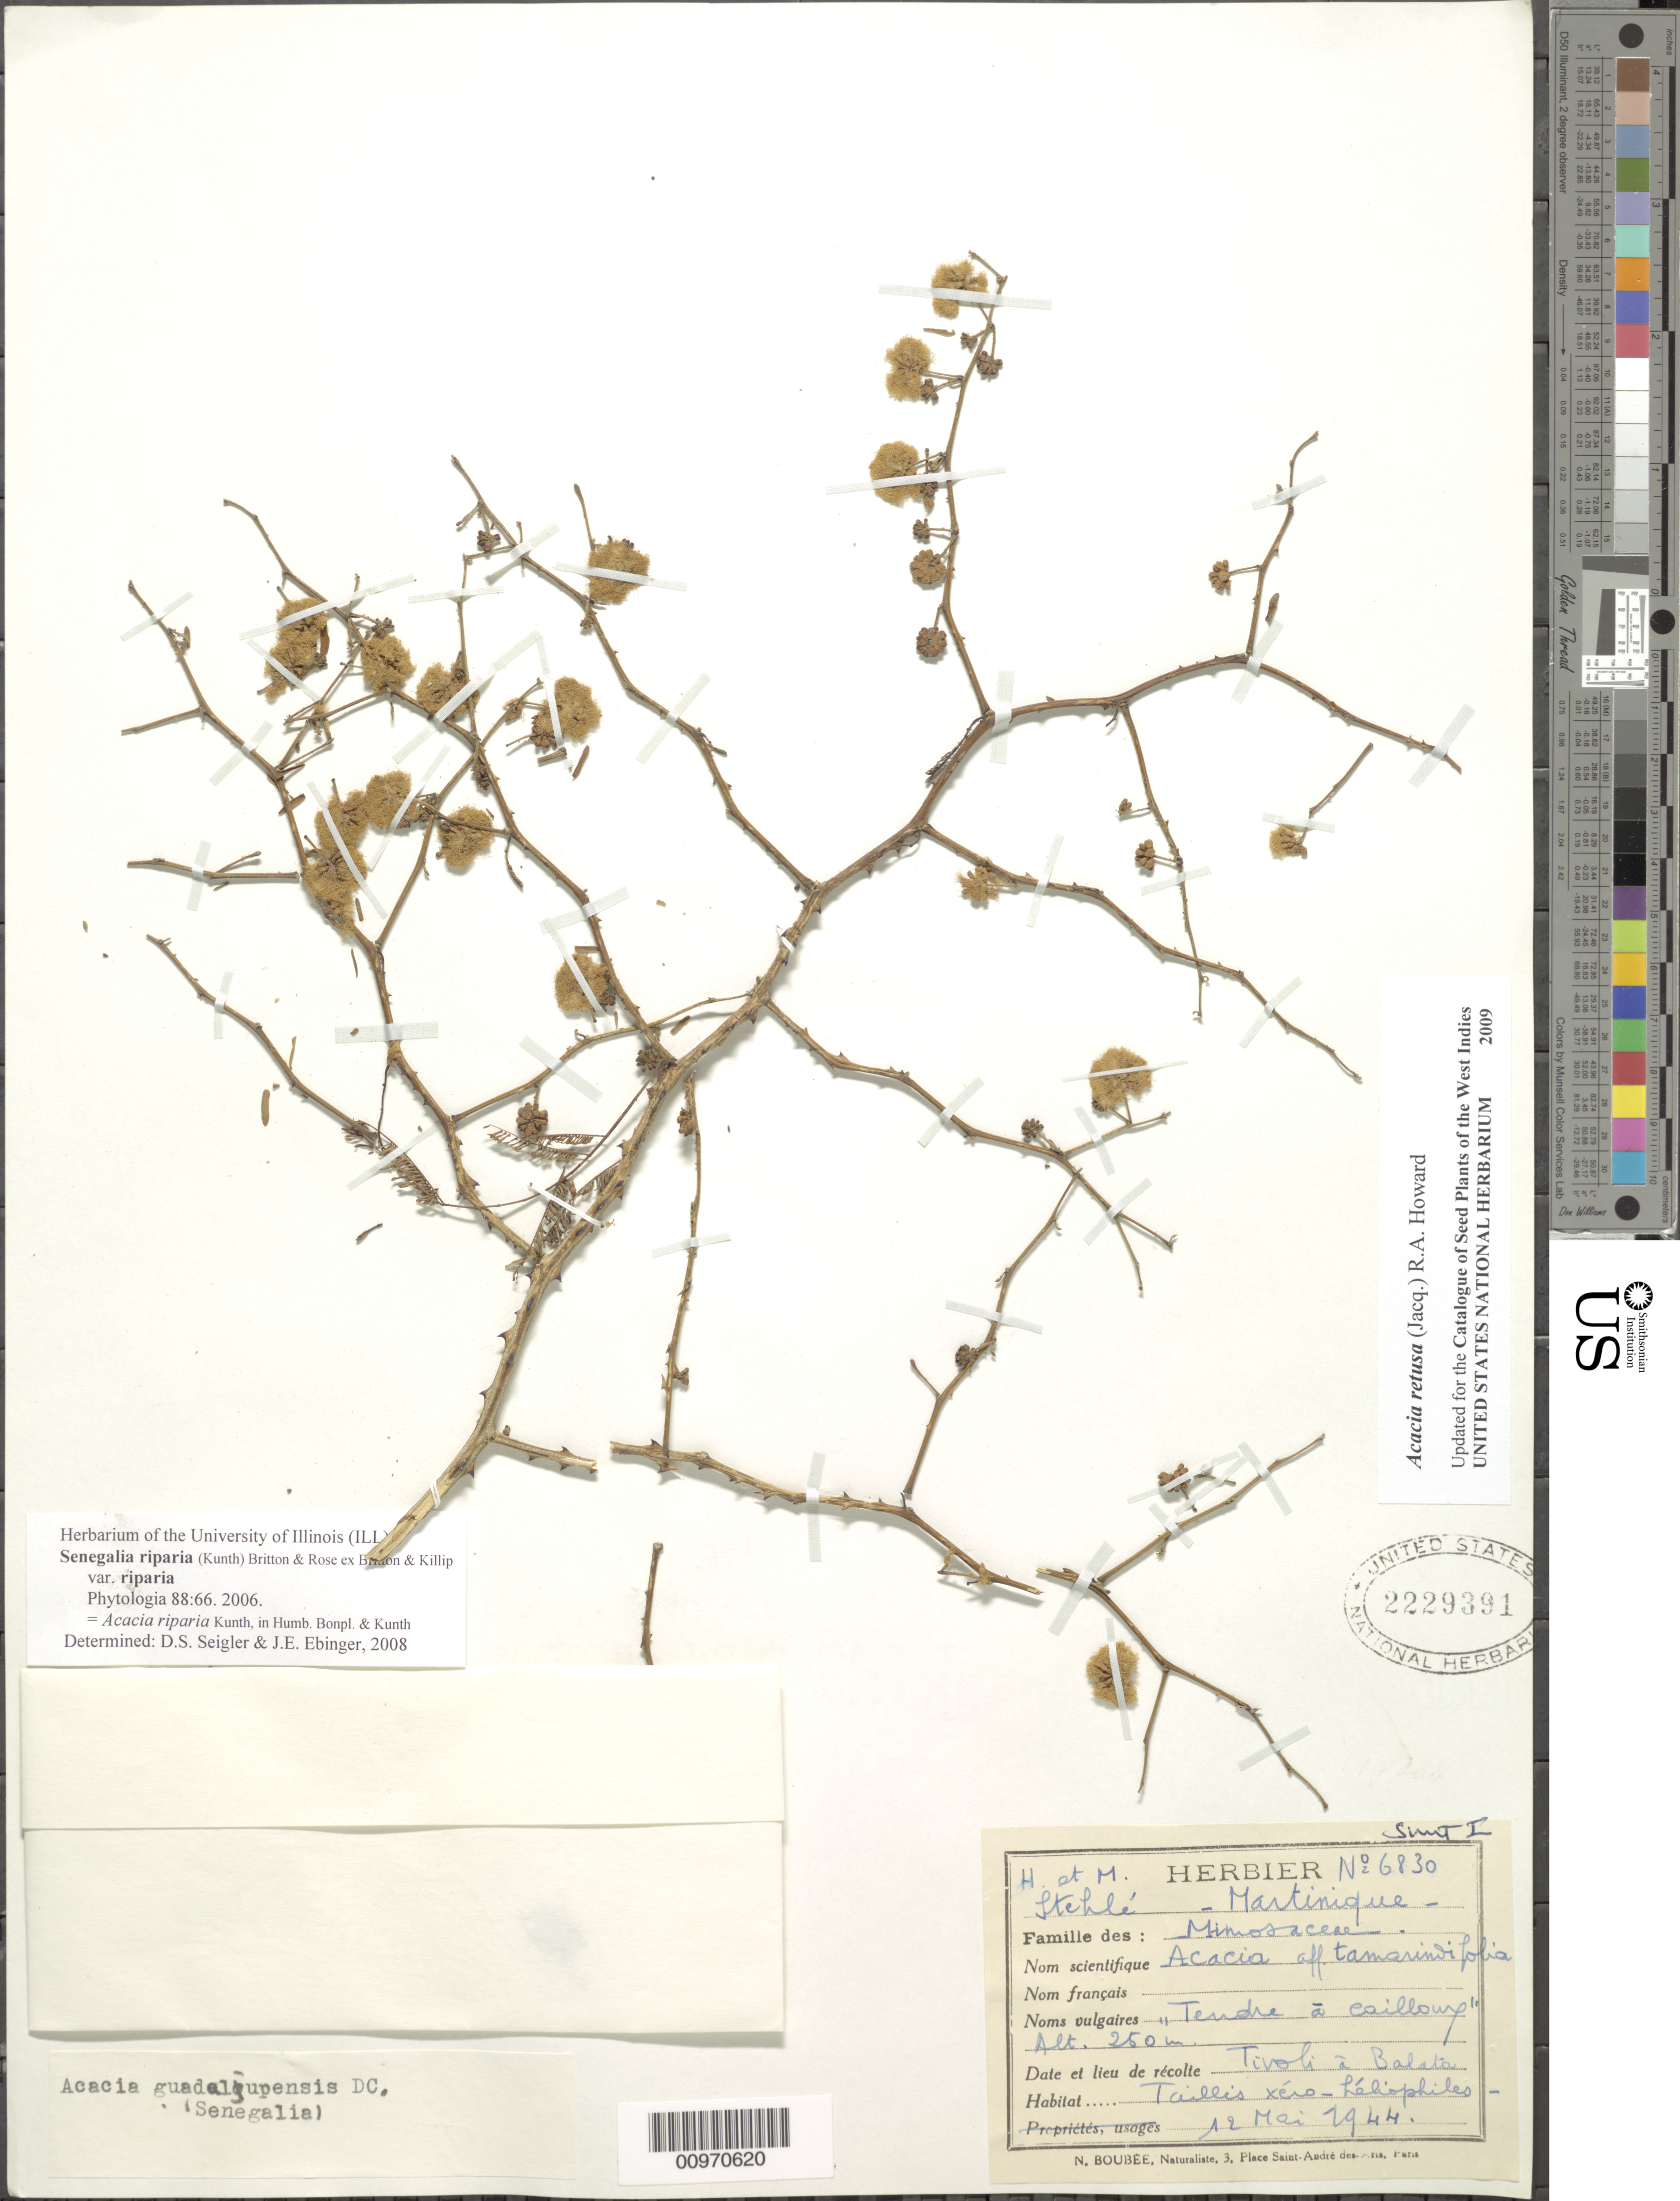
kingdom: Plantae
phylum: Tracheophyta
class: Magnoliopsida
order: Fabales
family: Fabaceae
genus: Senegalia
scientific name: Senegalia riparia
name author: (Kunth) Britton & Rose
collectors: H. Stehlé & M. Stehlé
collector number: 6830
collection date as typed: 12 May 1944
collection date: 1944-05-12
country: Martinique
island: Martinique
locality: Tivoli à Balata.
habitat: Taillis xéro-héliophiles.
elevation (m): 250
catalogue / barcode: US 2229391